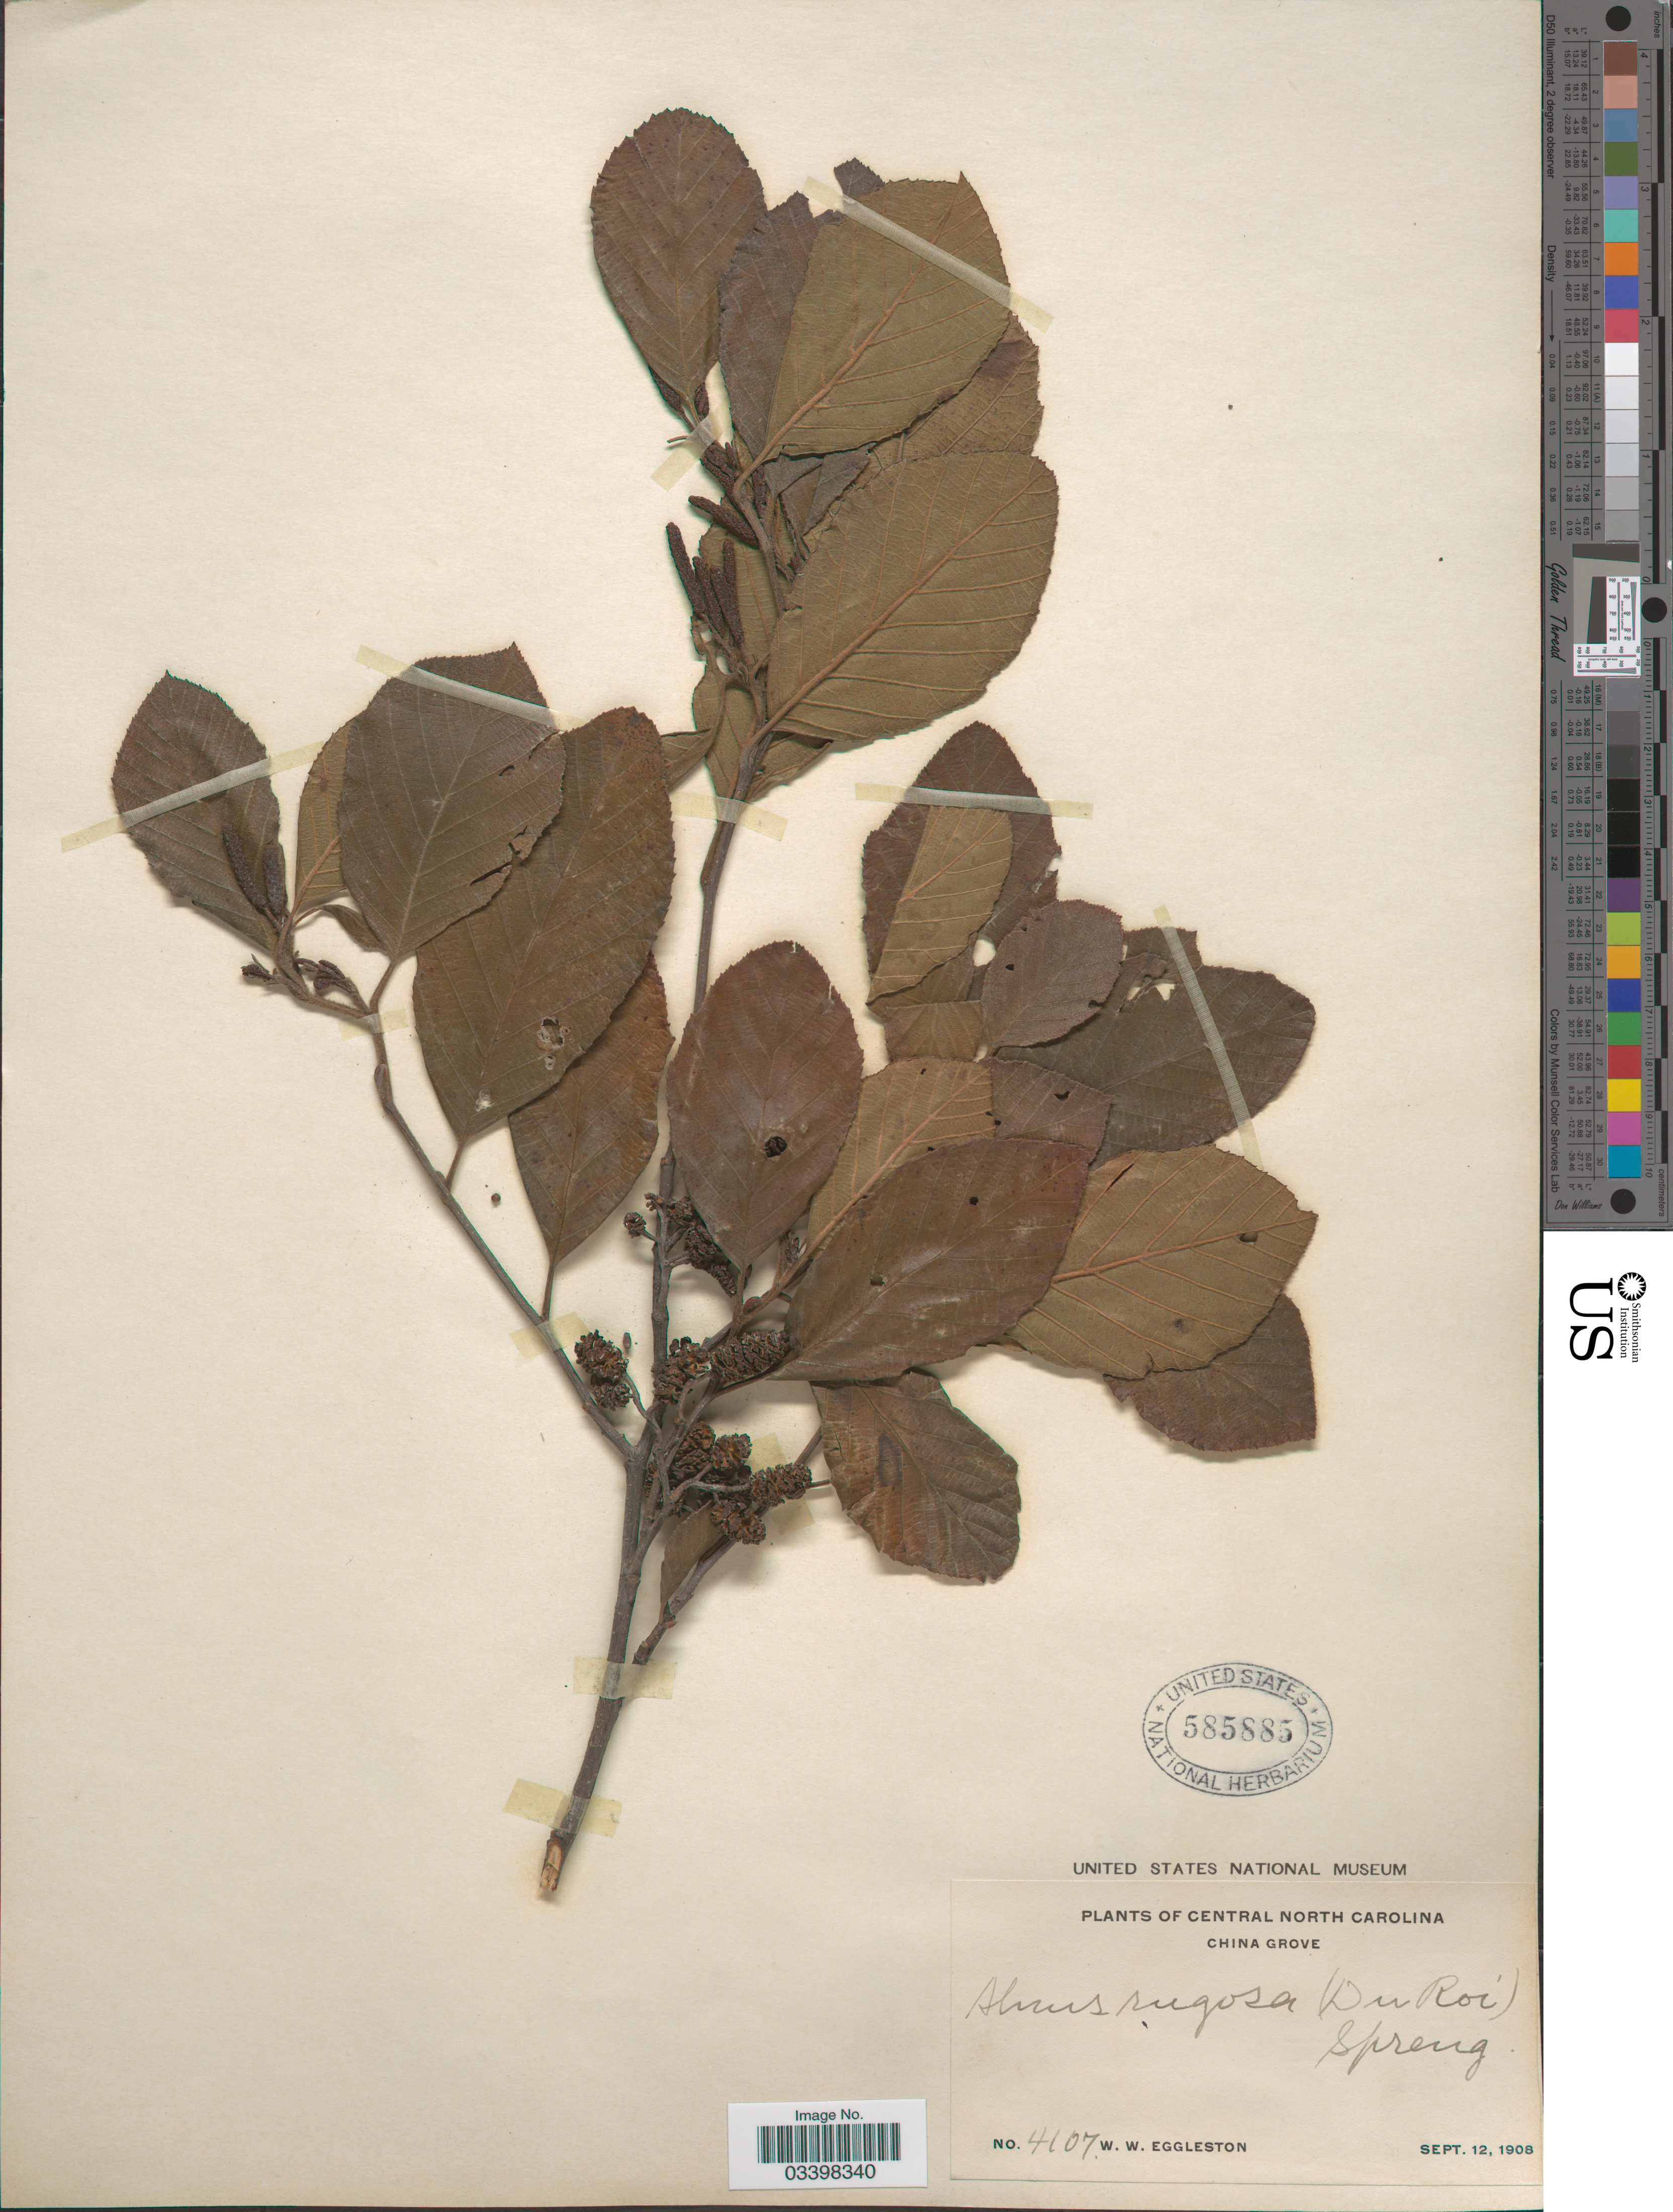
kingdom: Plantae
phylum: Tracheophyta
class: Magnoliopsida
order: Fagales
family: Betulaceae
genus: Alnus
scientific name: Alnus serrulata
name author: (Aiton) Willd.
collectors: W. W. Eggleston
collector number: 4107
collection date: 1908-09-12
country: United States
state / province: North Carolina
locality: Central North Carolina. China Grove.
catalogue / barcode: US 585885